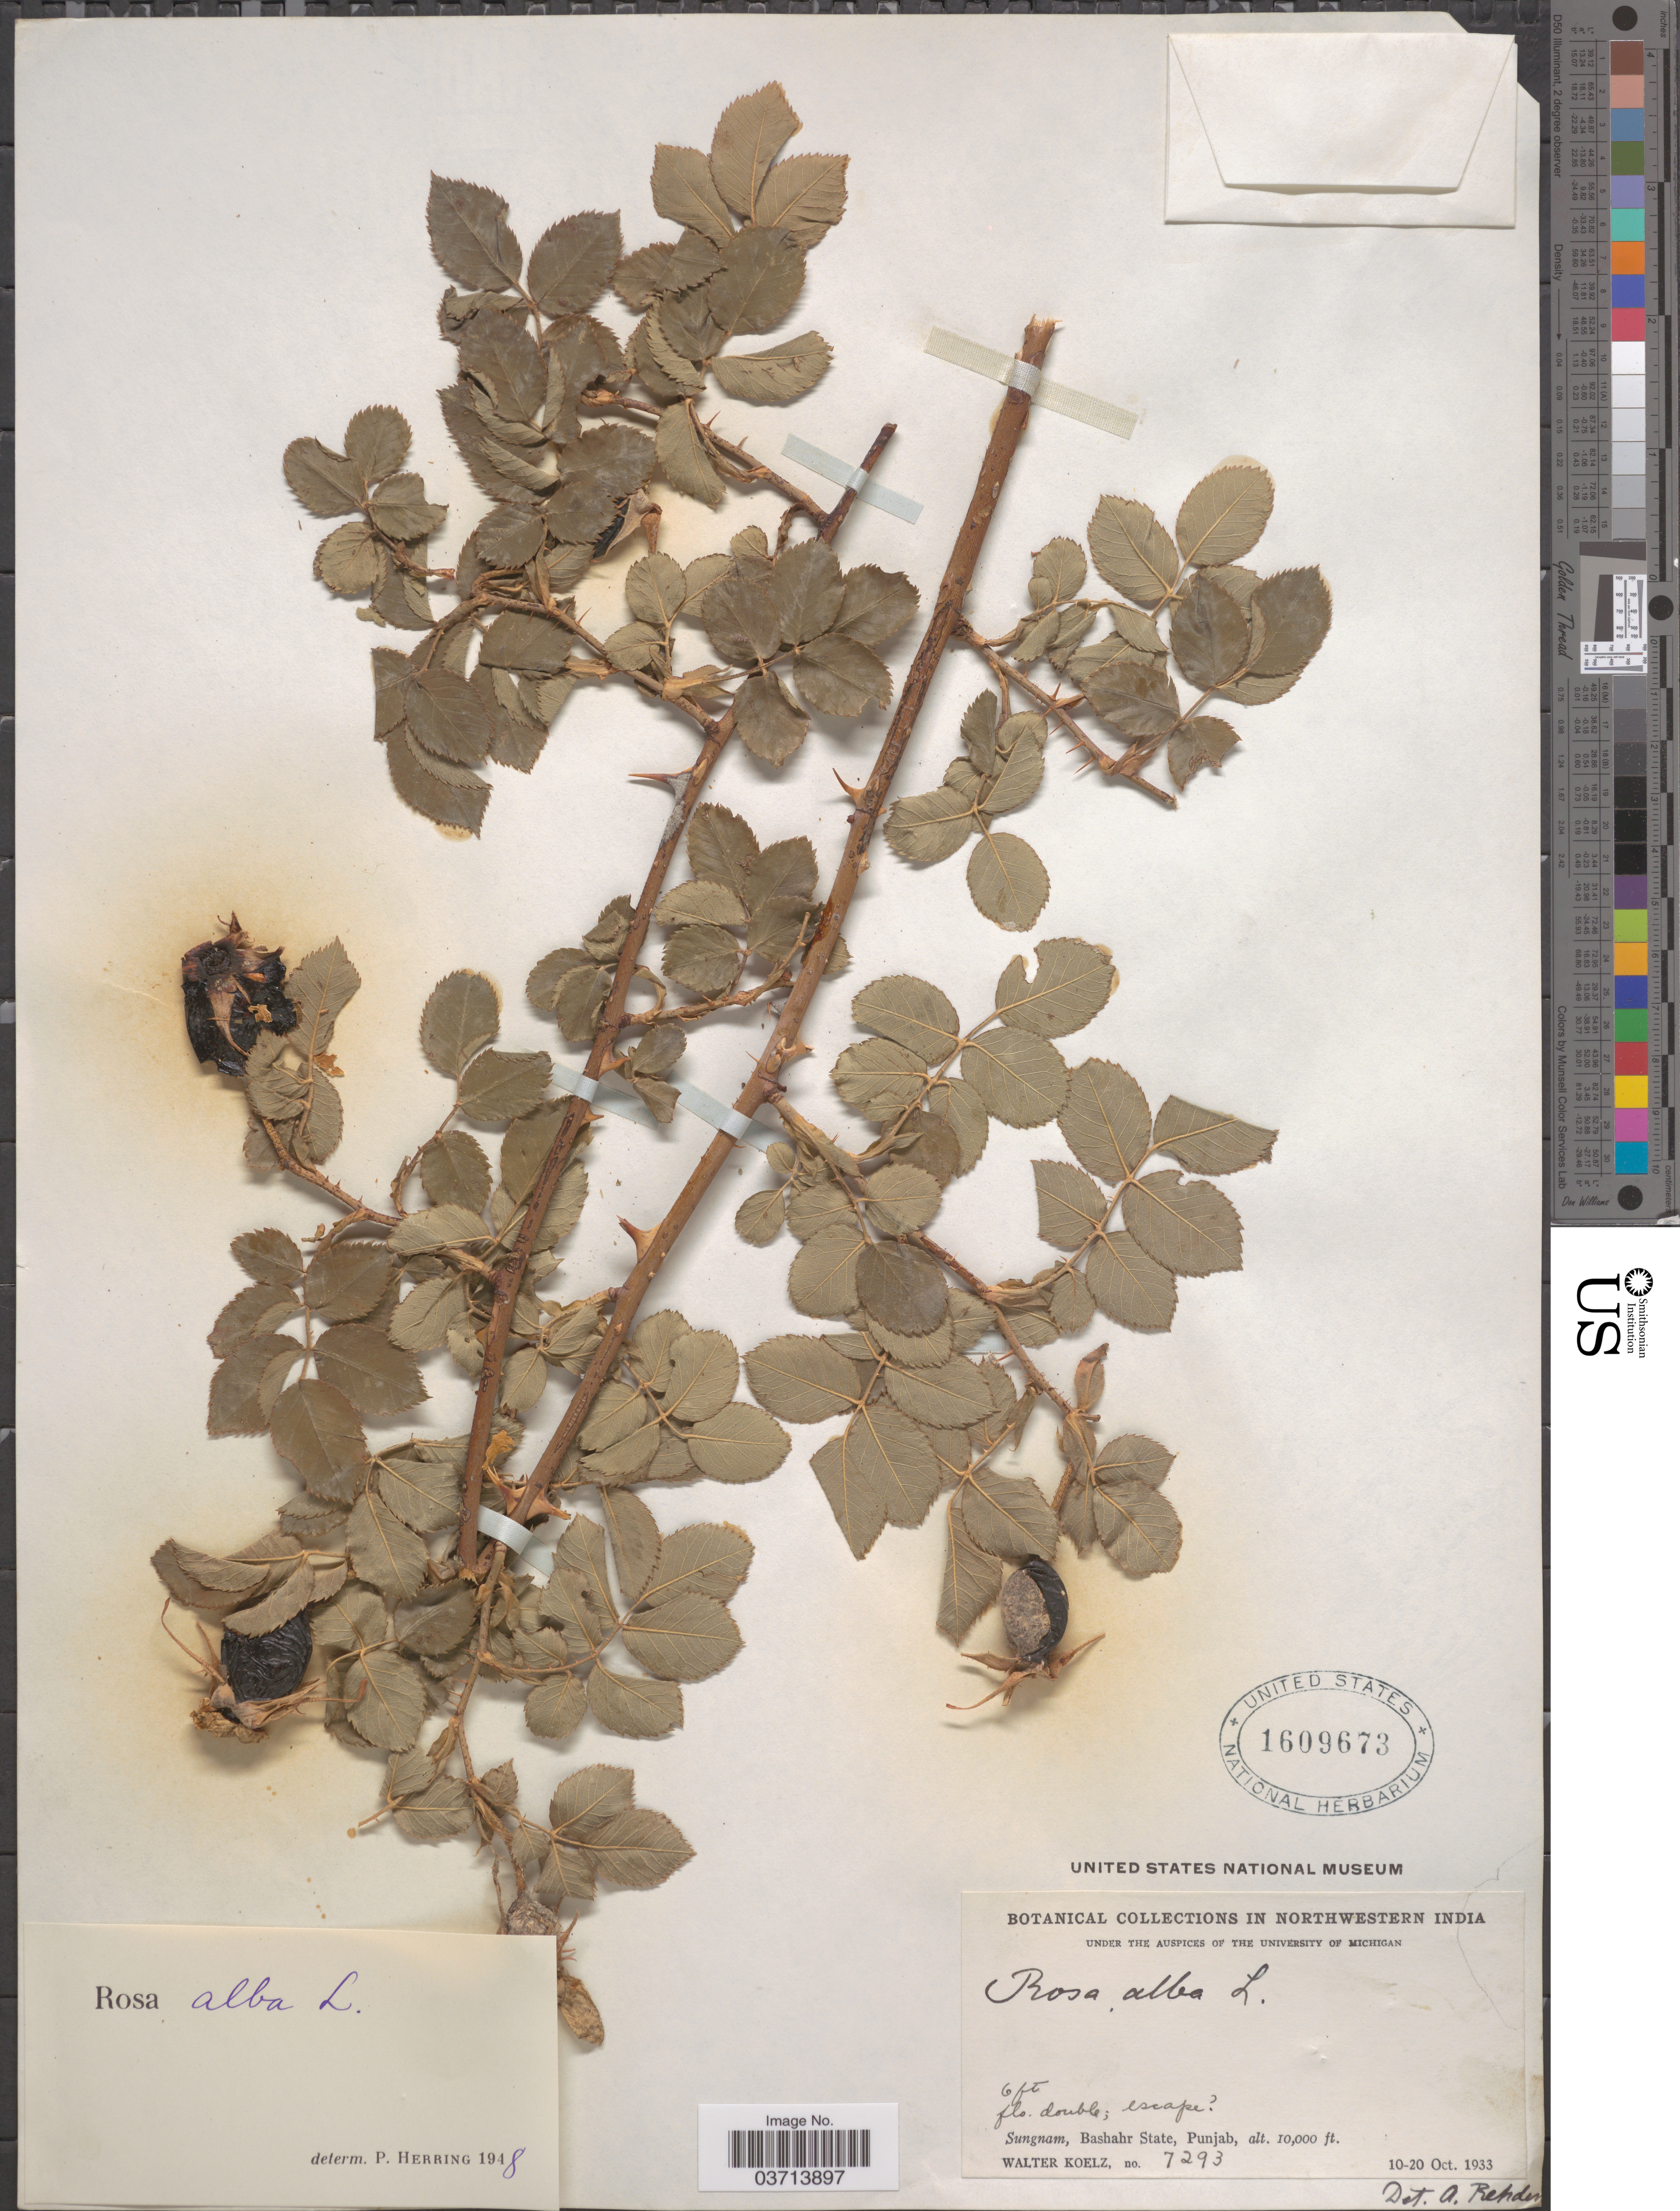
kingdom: Plantae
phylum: Tracheophyta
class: Magnoliopsida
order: Rosales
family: Rosaceae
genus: Rosa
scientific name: Rosa alba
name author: L.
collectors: W. N. Koelz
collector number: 7293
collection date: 1933-10-10/1933-10-20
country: India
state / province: Punjab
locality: Northwestern India. Sungnam, Bashahr State.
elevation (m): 3048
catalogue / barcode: US 1609673